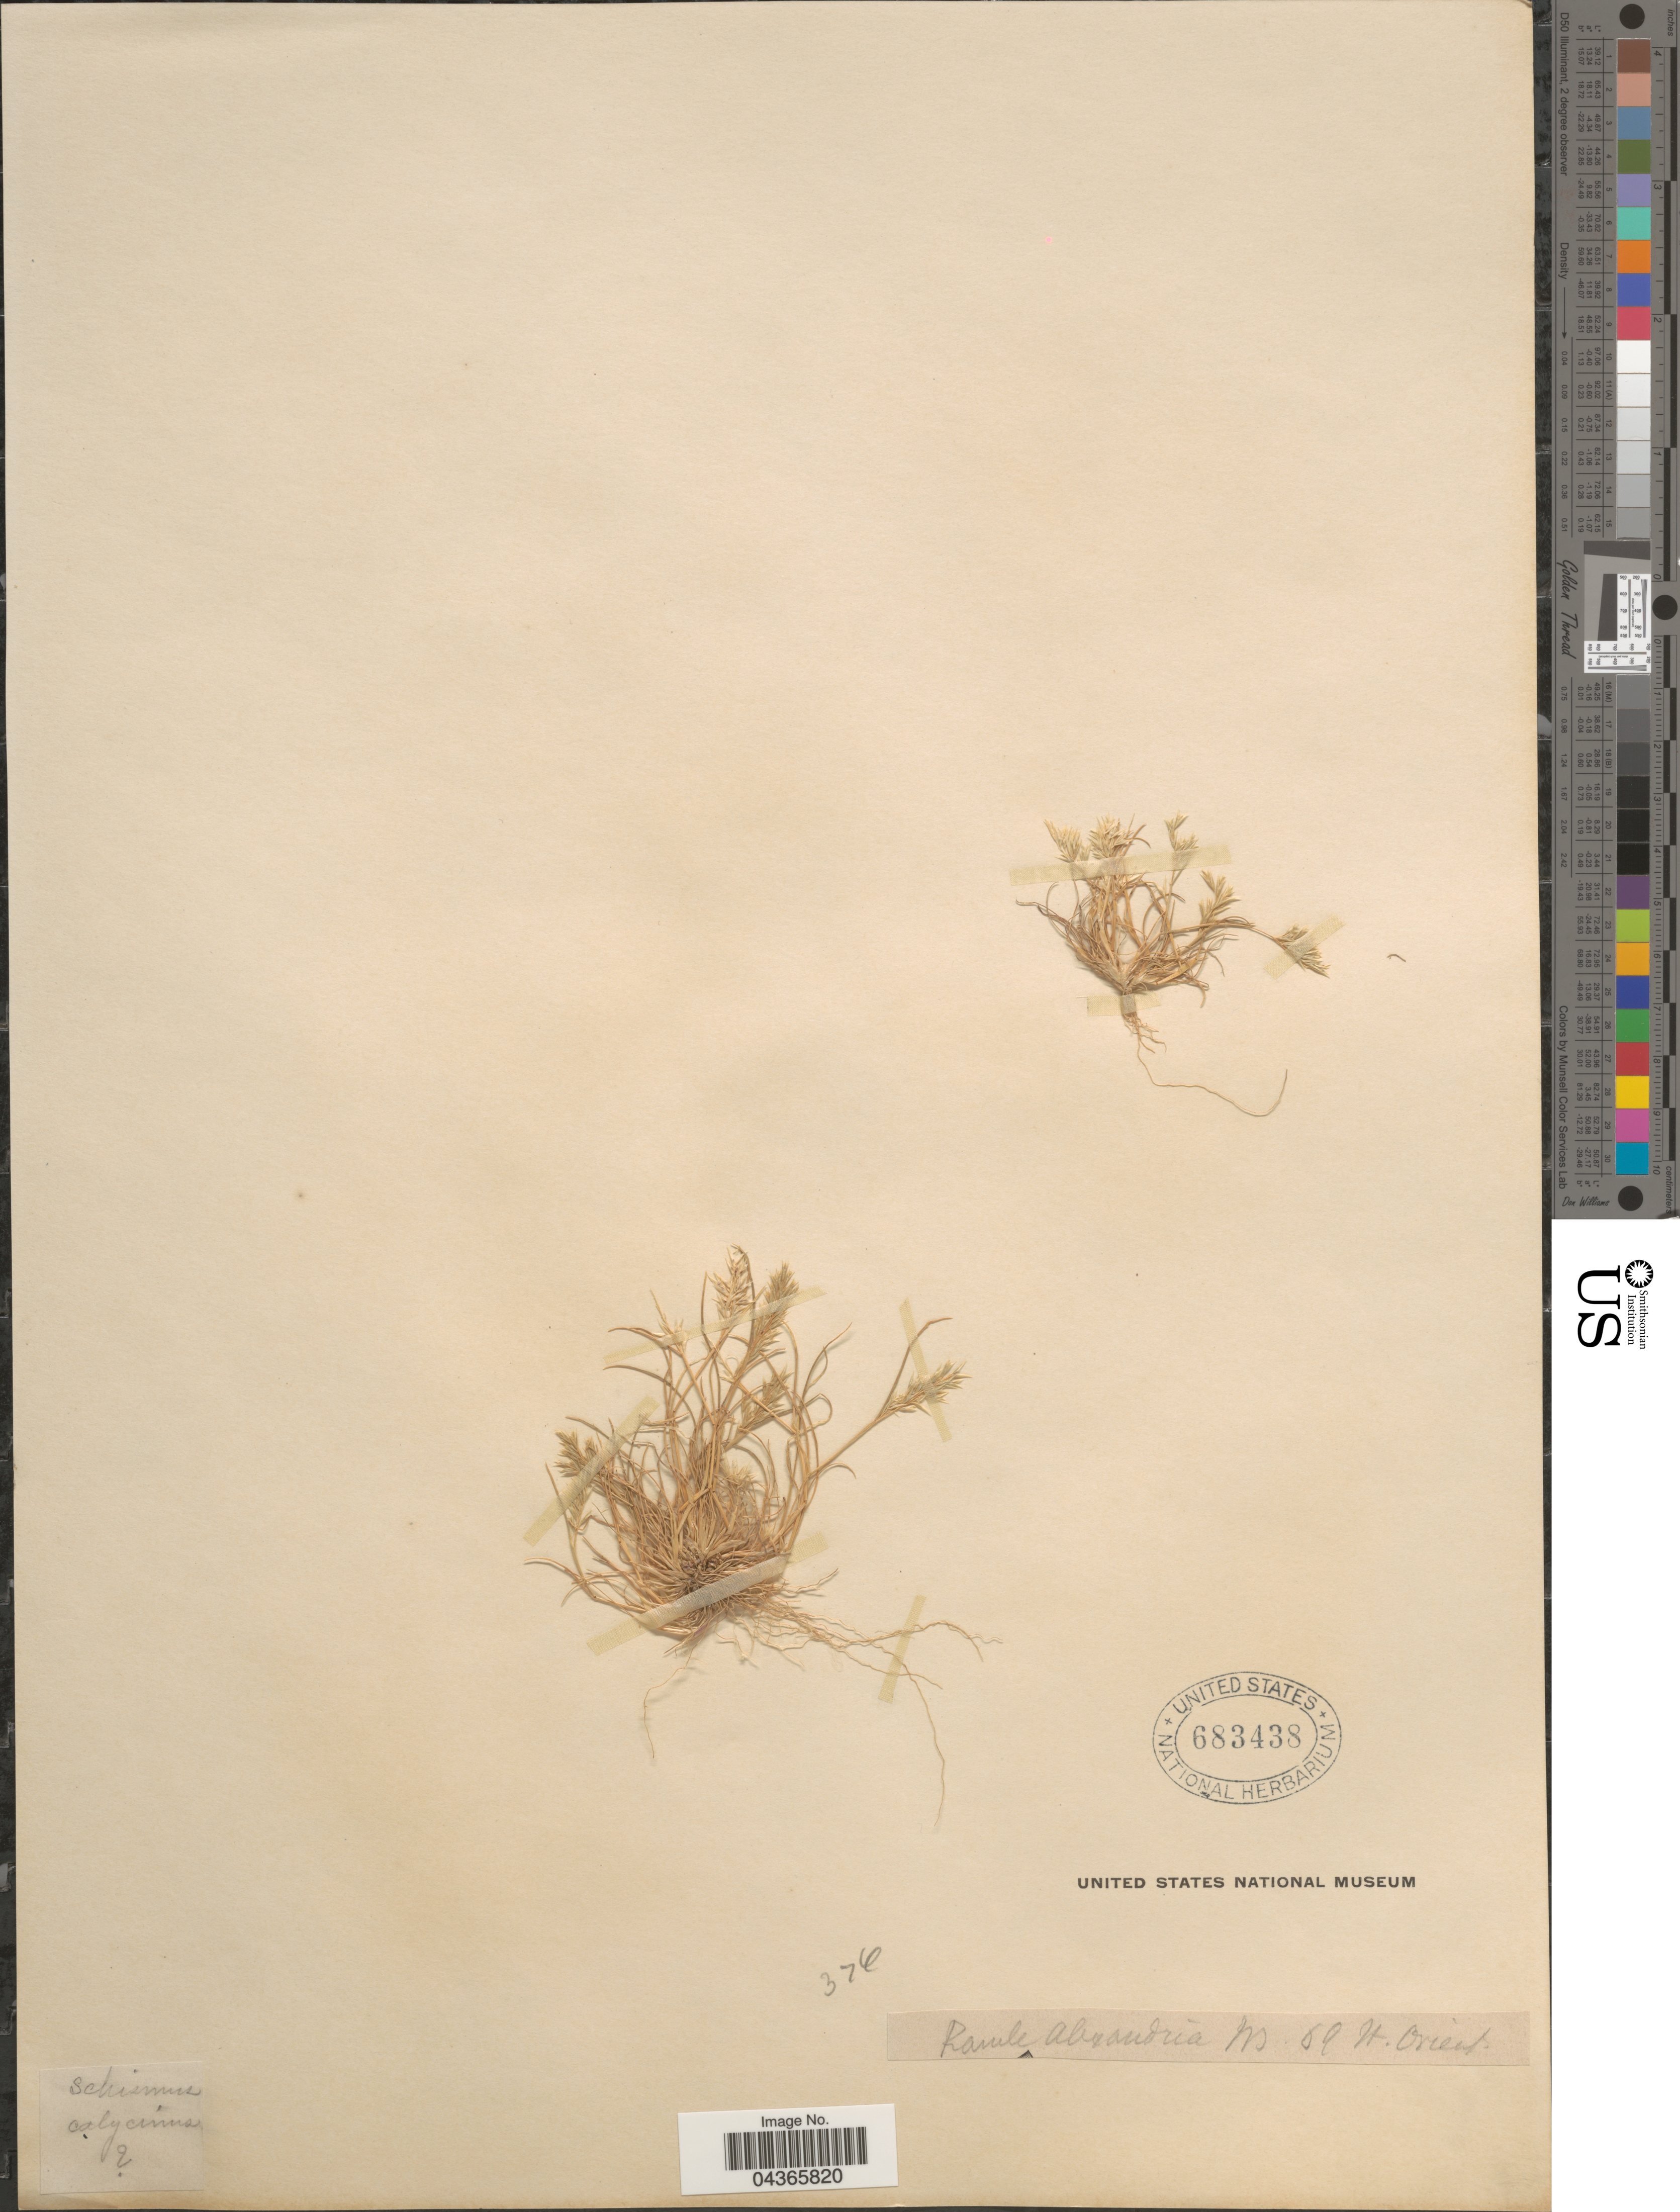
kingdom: Plantae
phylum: Tracheophyta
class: Liliopsida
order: Poales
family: Poaceae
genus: Schismus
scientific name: Schismus barbatus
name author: (L.) Thell.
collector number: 376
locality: Ramle Alexandria. It. Orient.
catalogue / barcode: US 683438